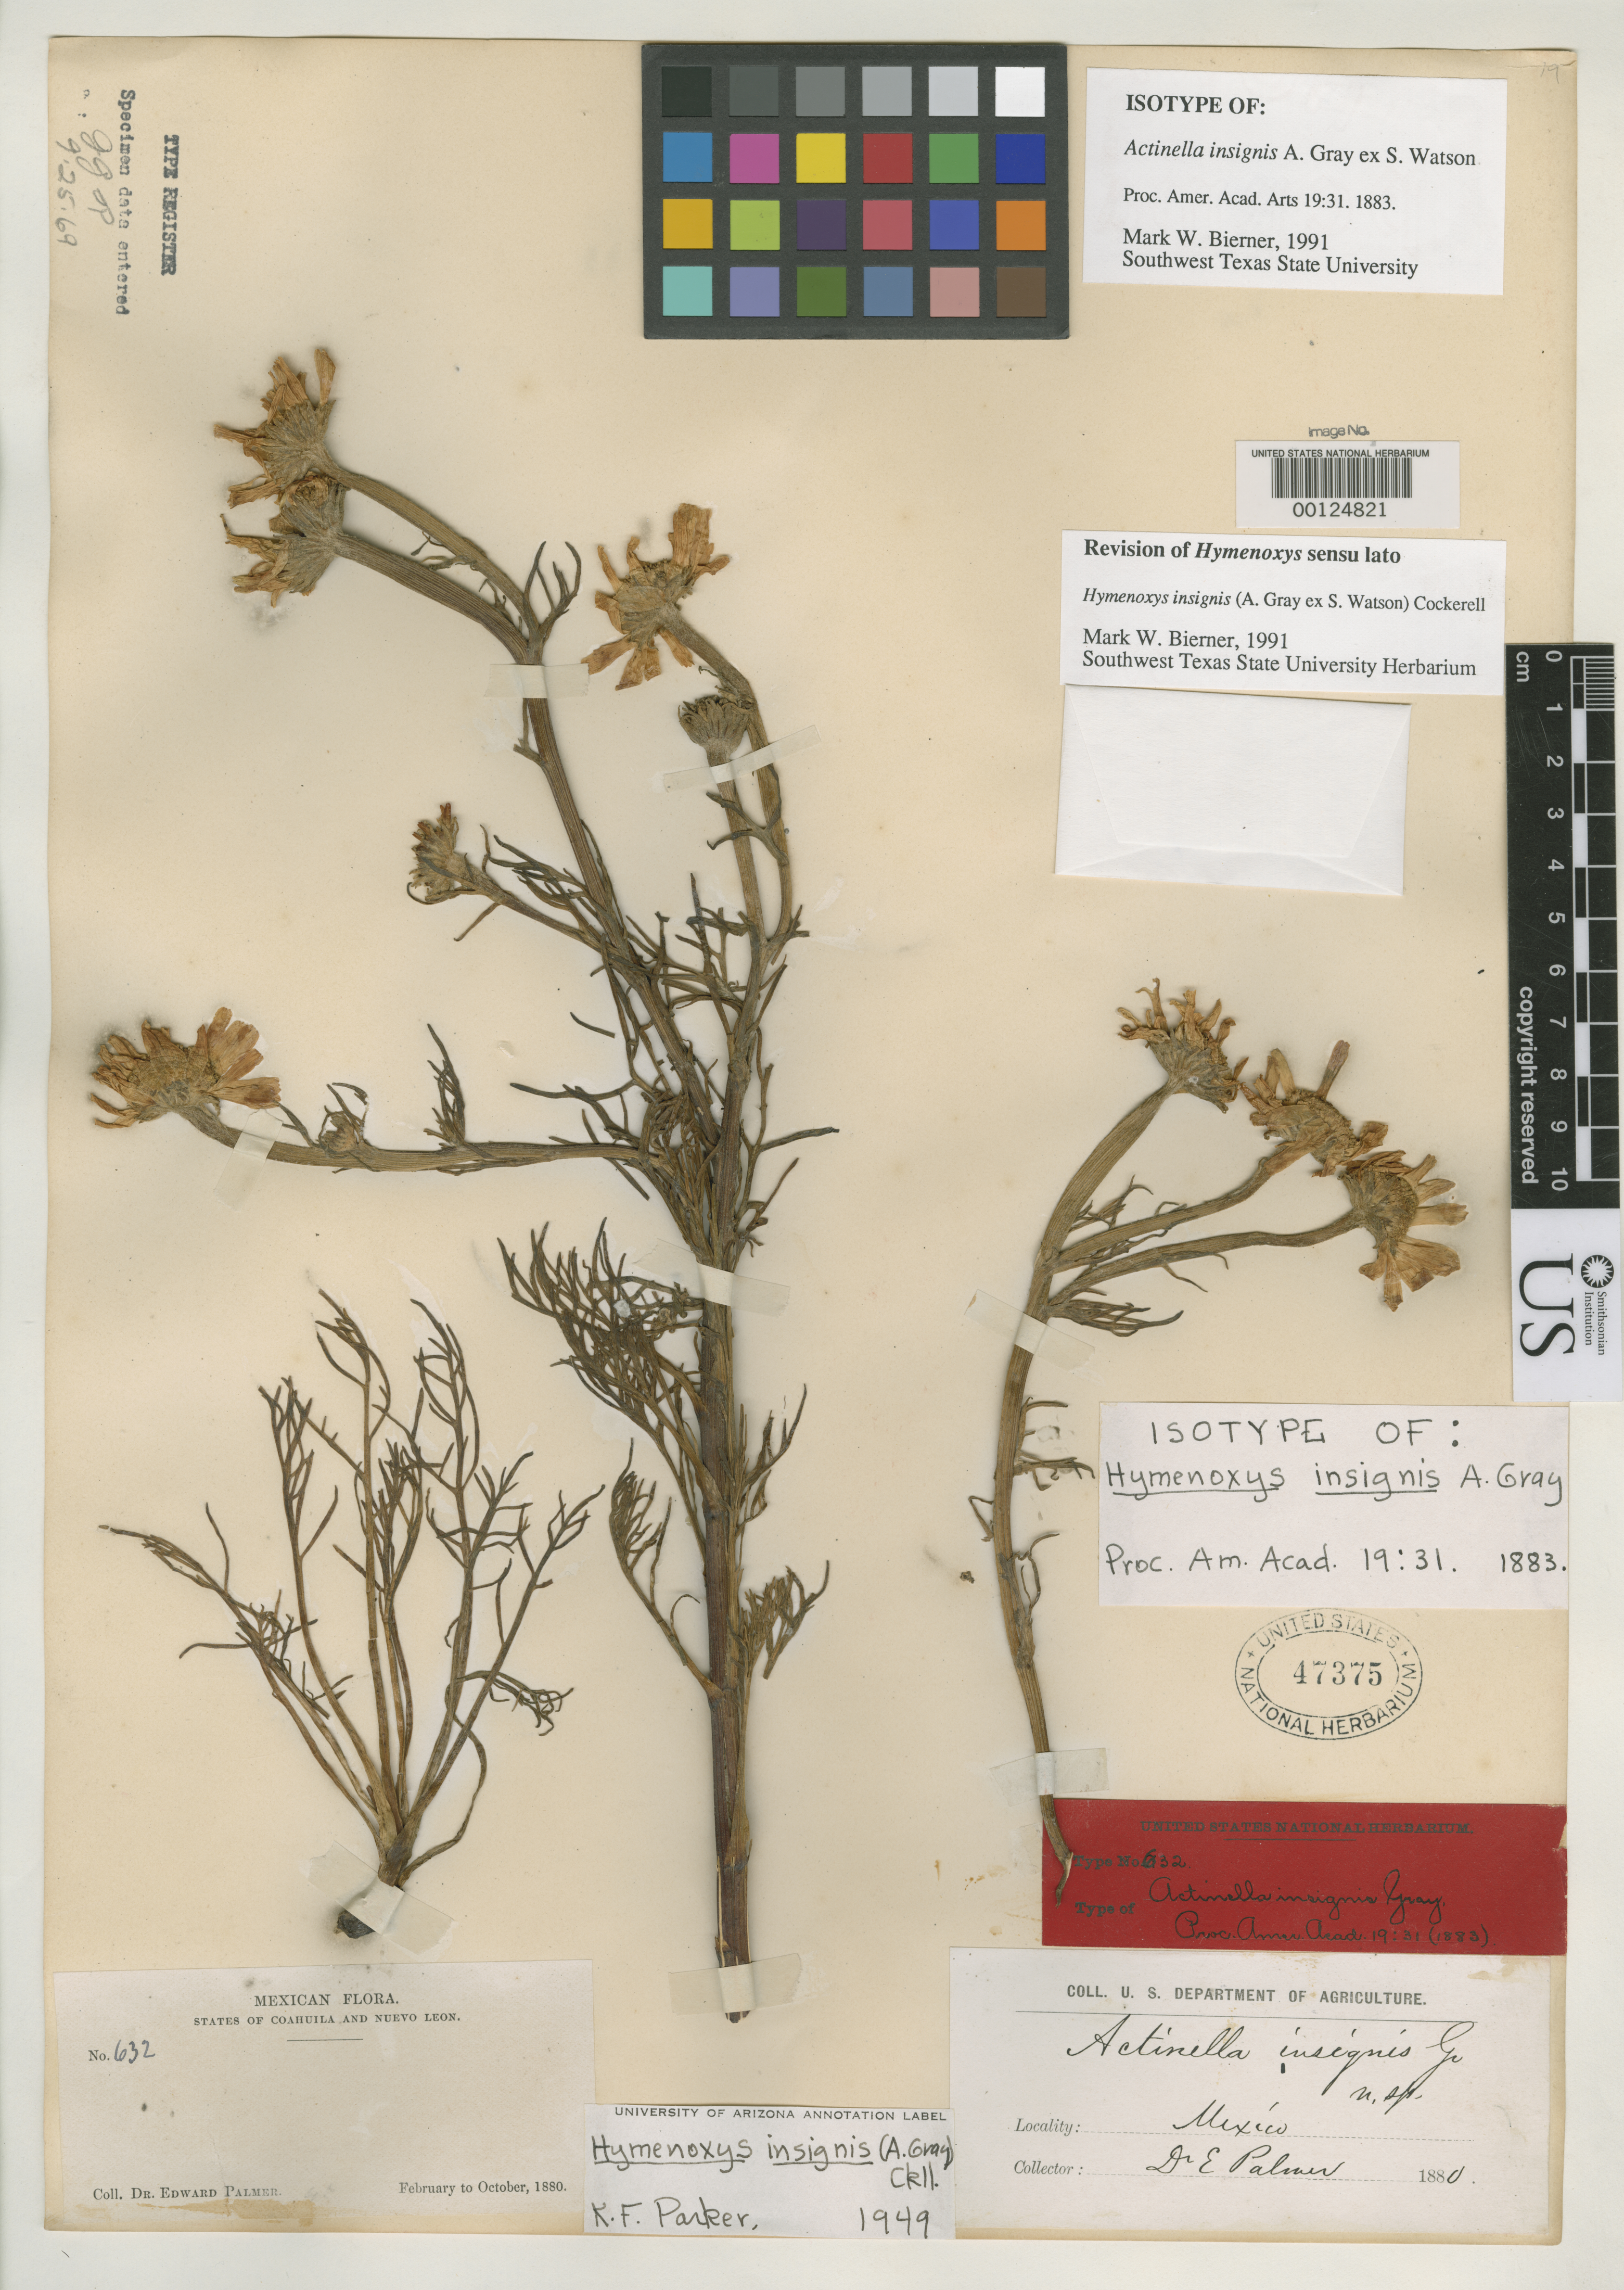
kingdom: Plantae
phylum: Tracheophyta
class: Magnoliopsida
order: Asterales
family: Asteraceae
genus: Actinella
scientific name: Actinella insignis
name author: A. Gray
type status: Isotype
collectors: E. Palmer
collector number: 632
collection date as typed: Jul 1880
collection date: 1880-07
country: Mexico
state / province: Coahuila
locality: Lerios.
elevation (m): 3048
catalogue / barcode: US 47375